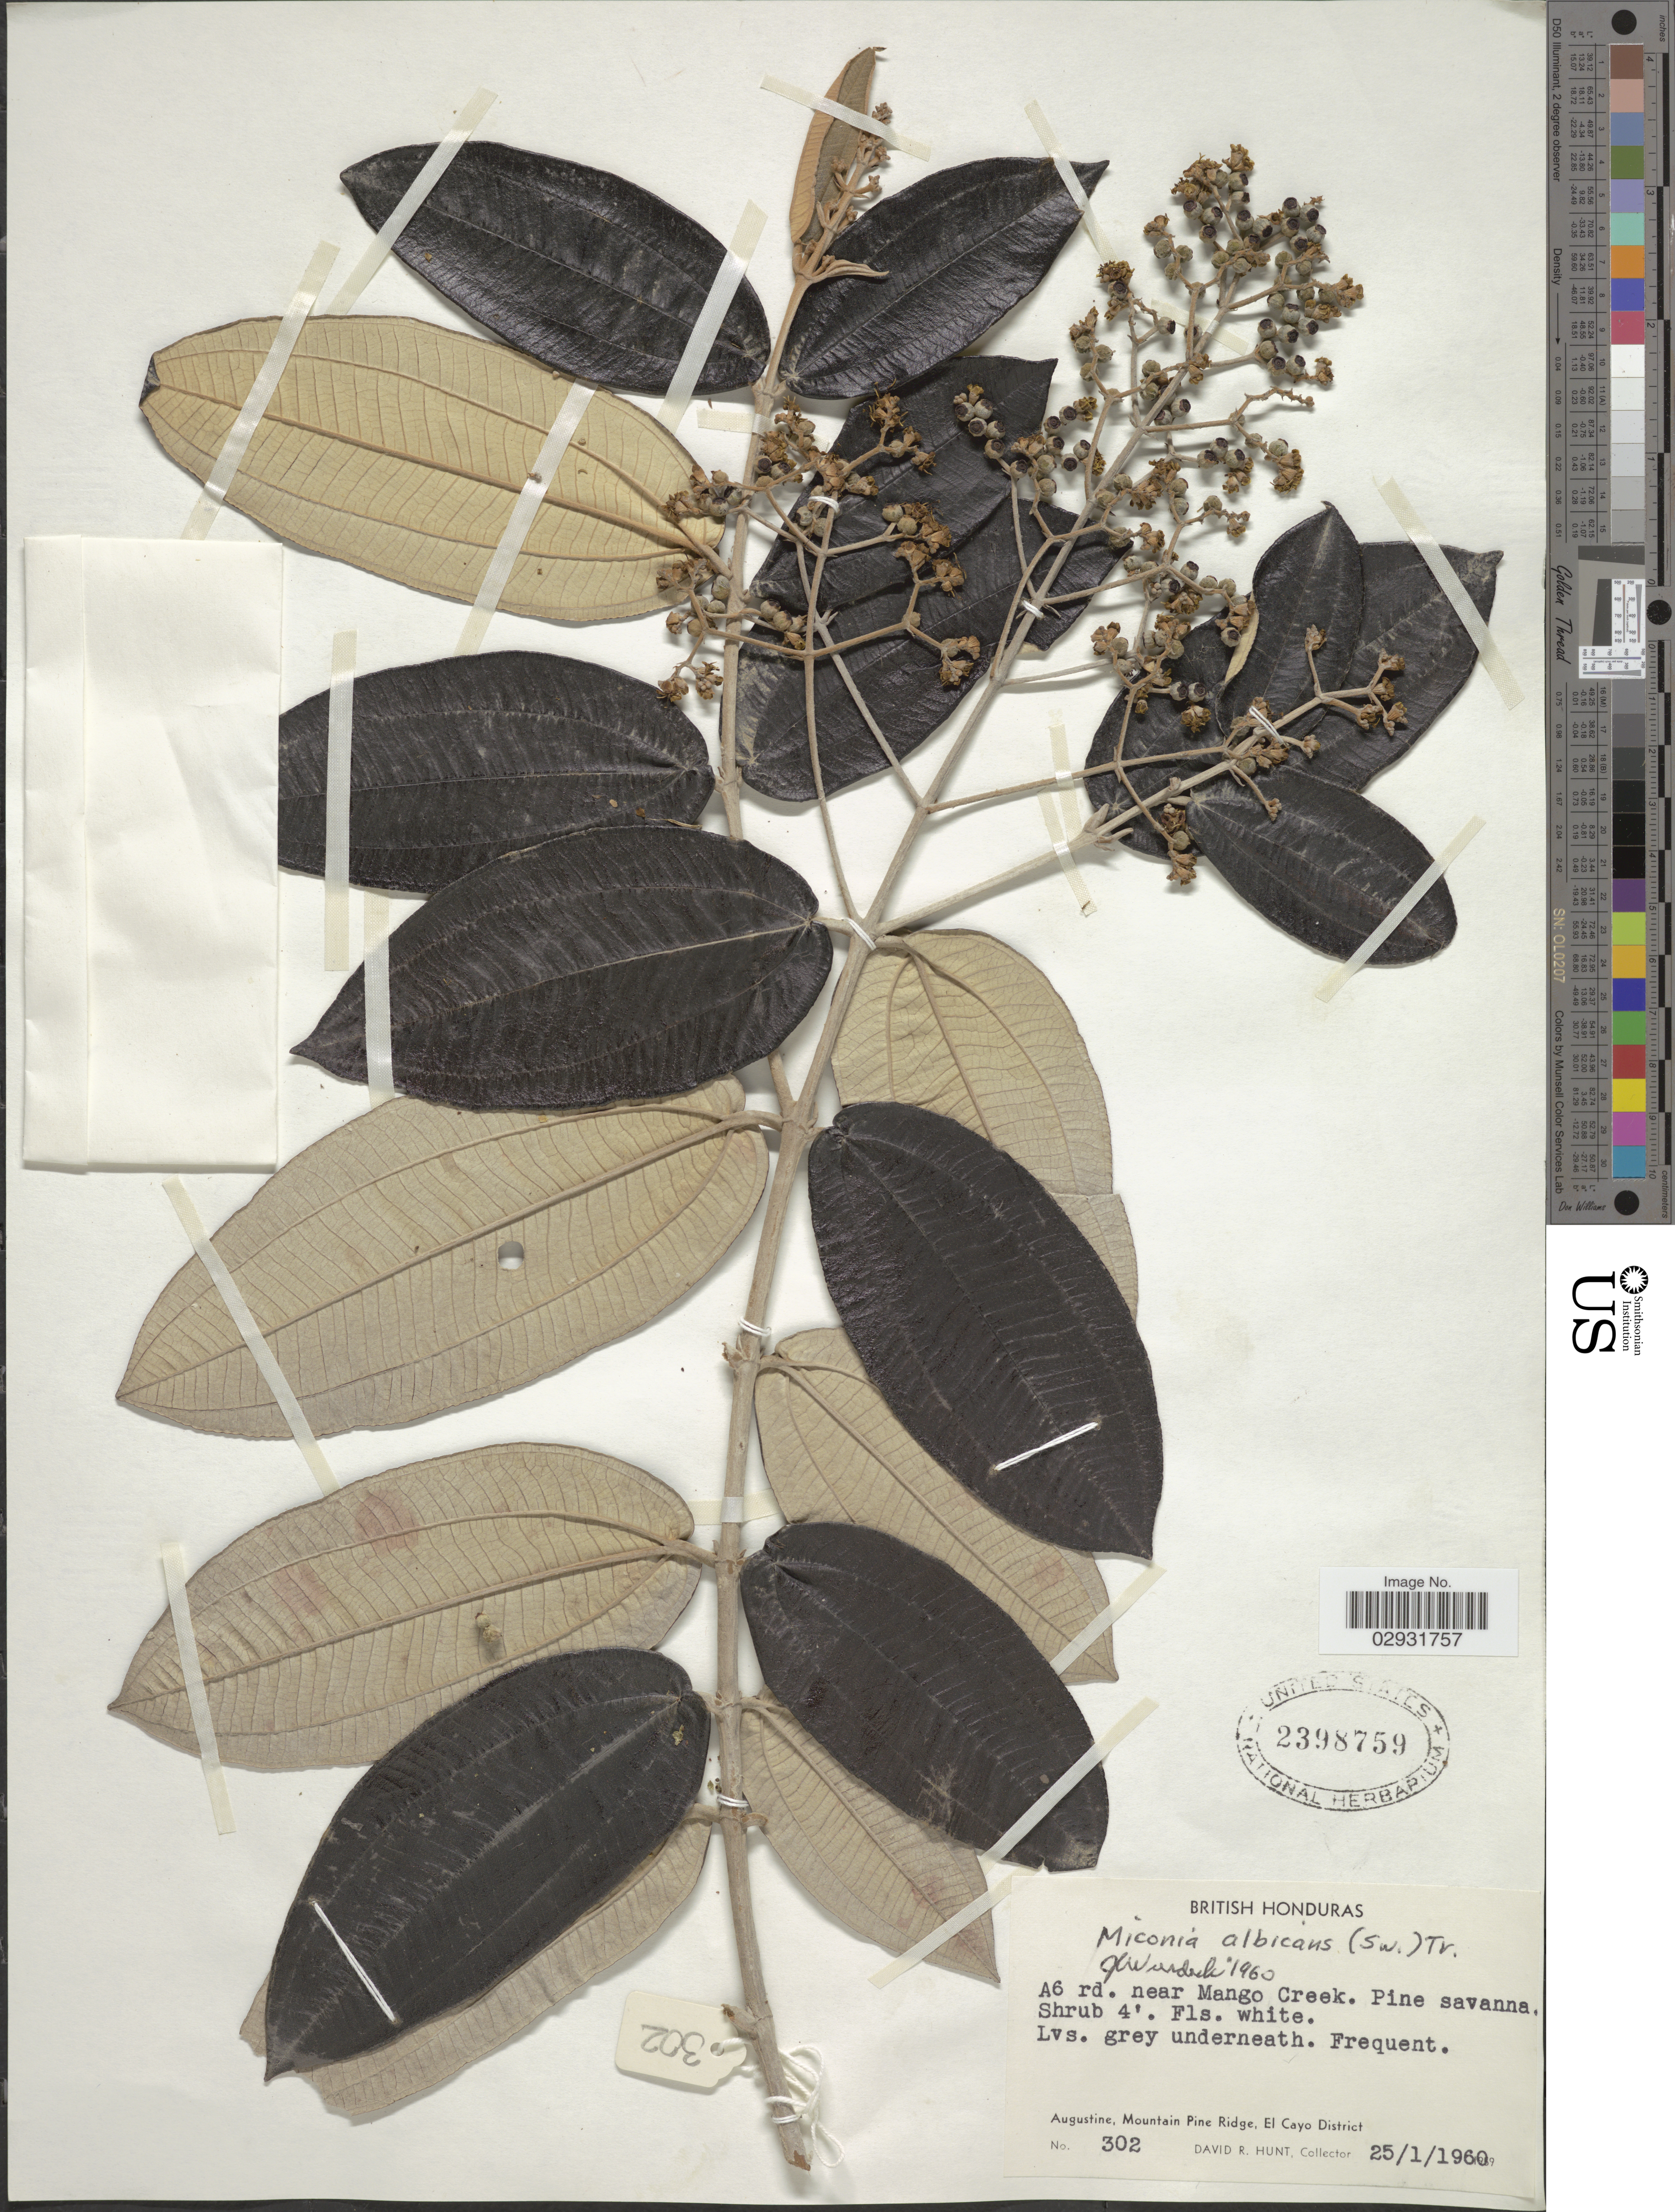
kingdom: Plantae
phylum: Tracheophyta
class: Magnoliopsida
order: Myrtales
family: Melastomataceae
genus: Miconia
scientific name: Miconia albicans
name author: (Sw.) Steud.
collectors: D. Hunt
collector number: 302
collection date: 1960-01-25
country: Belize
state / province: Cayo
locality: British Honduras. A6 rd. near Mango Creek. Augustine, Mountain Pine Ridge, El Cayo District.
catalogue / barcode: US 2398759